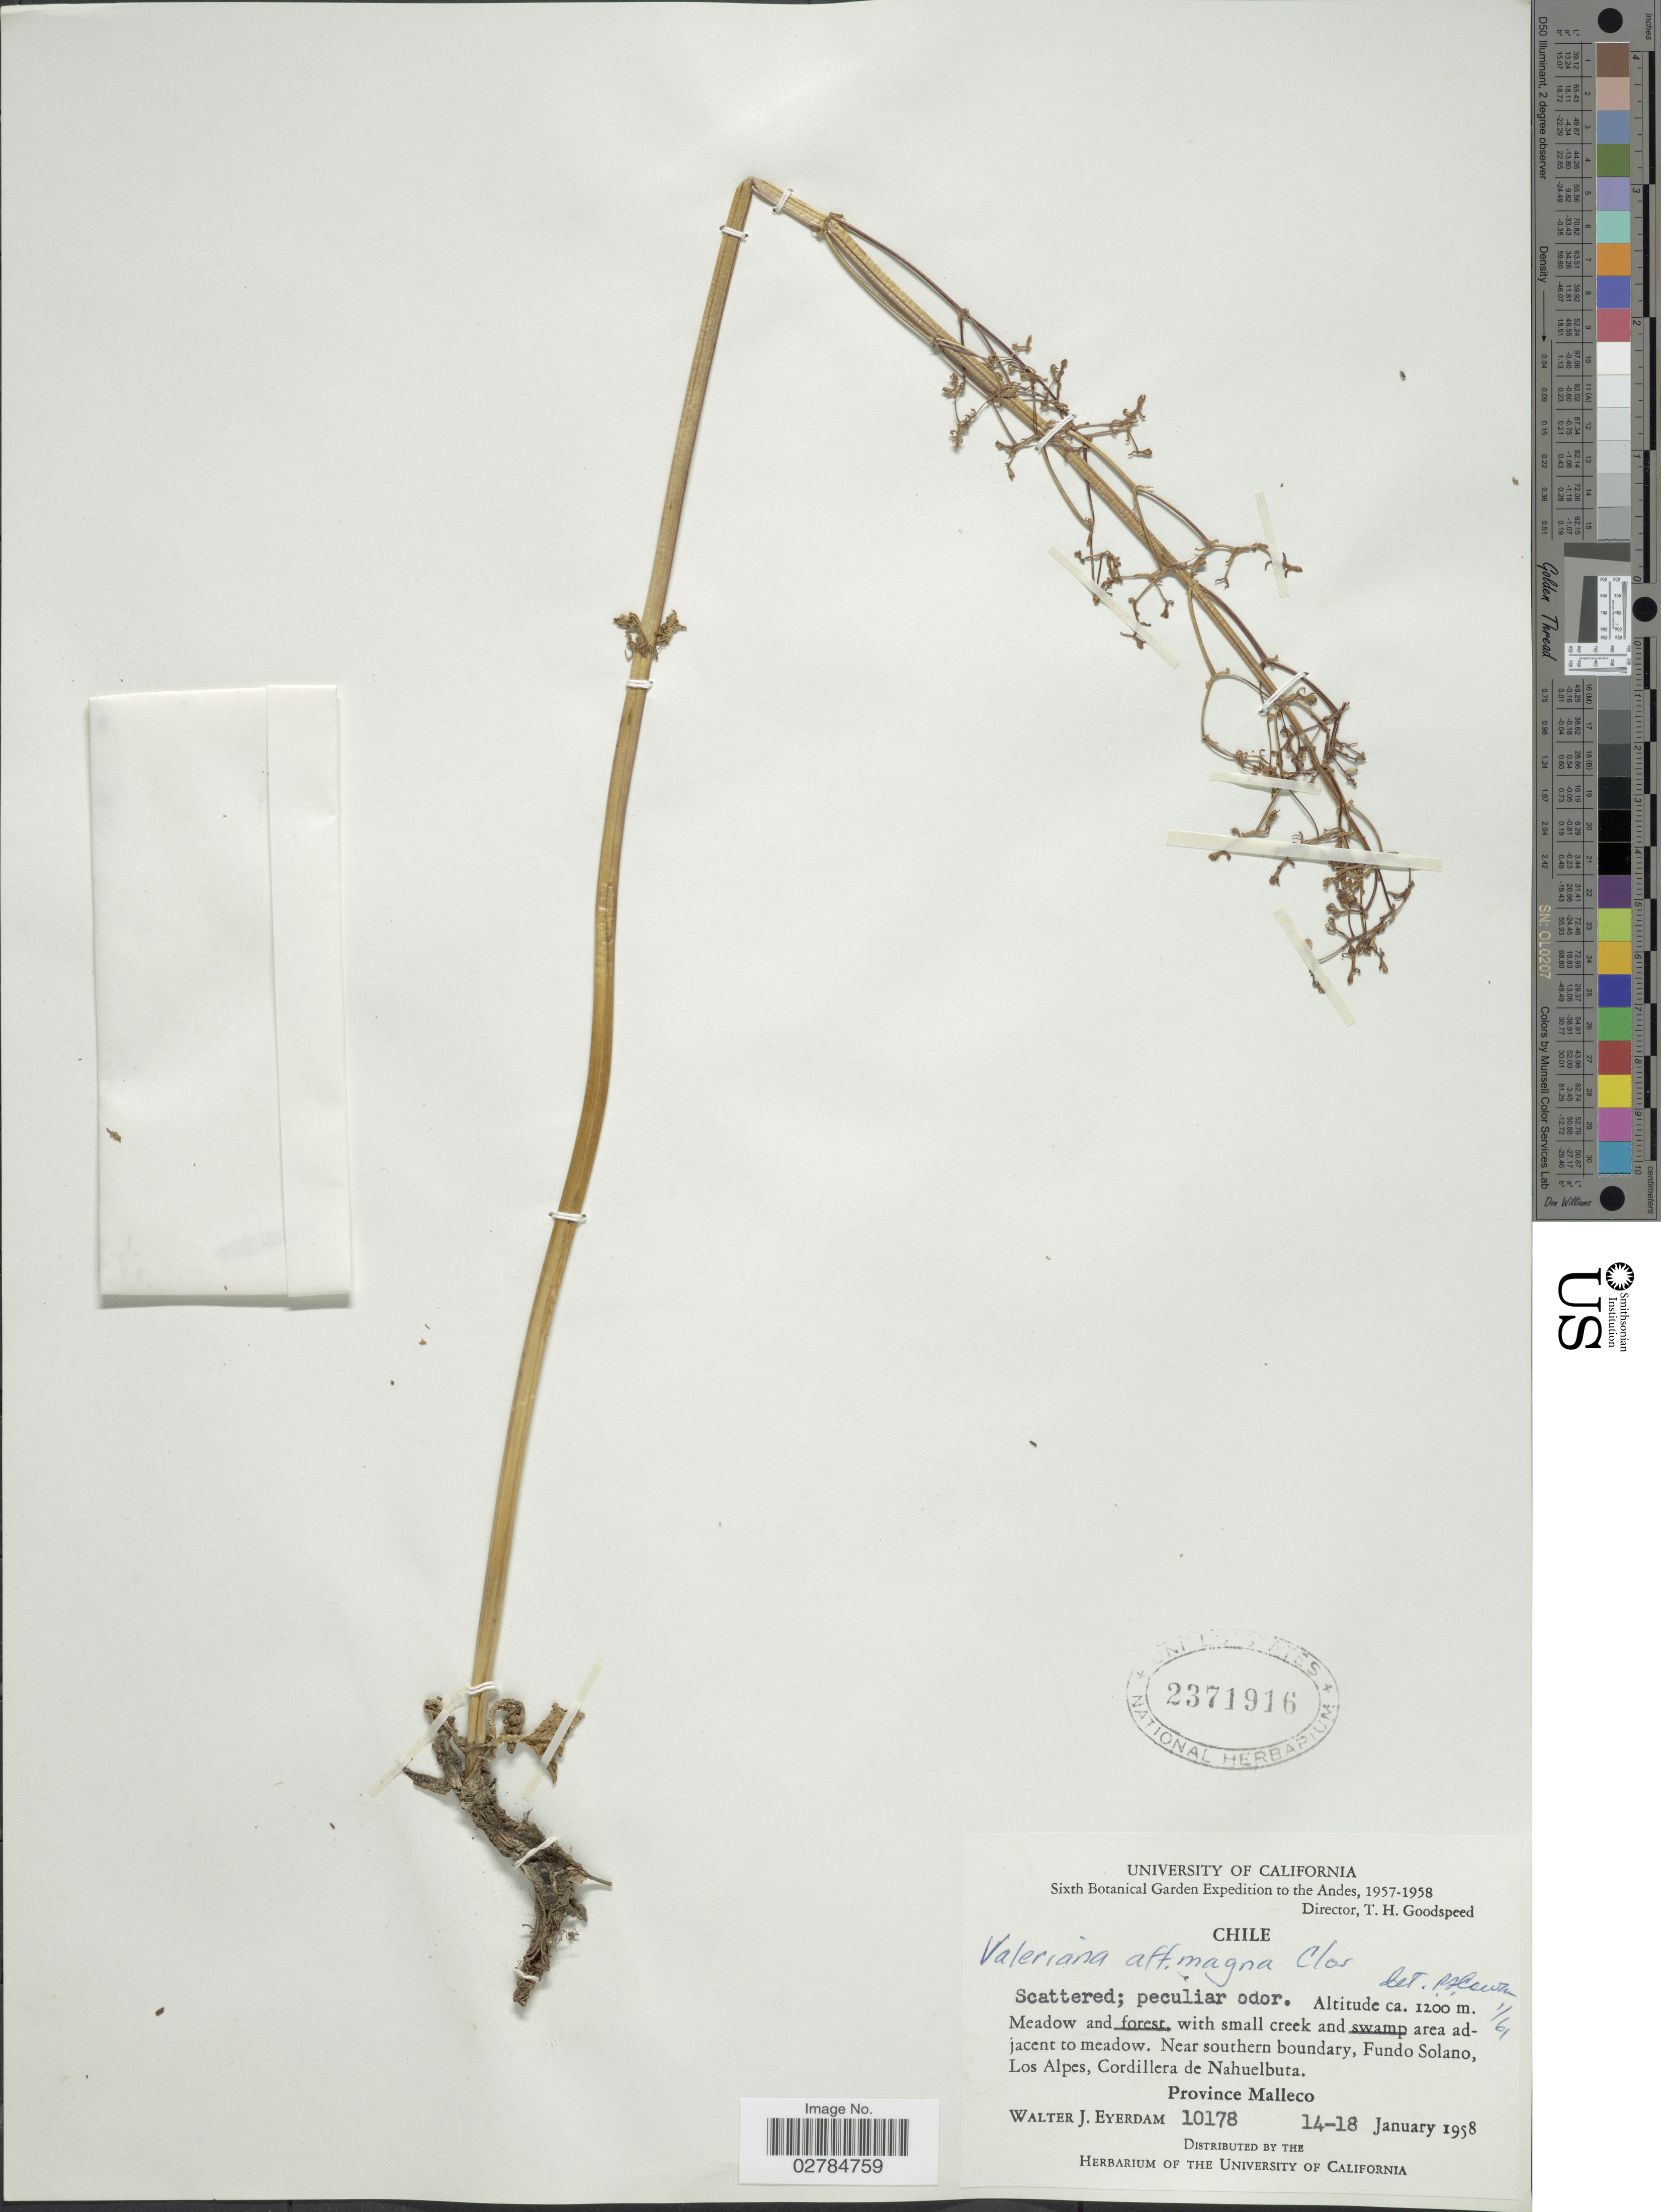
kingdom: Plantae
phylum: Tracheophyta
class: Magnoliopsida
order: Dipsacales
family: Caprifoliaceae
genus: Valeriana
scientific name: Valeriana magna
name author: Clos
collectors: W. J. Eyerdam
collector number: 10178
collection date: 1958-01-14/1958-01-18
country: Chile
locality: Andes. Near southern boundary, Fundo Solano, Los Alpes, Cordillera de Nahuelbuta. Province. Malleco.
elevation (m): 1200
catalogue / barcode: US 2371916